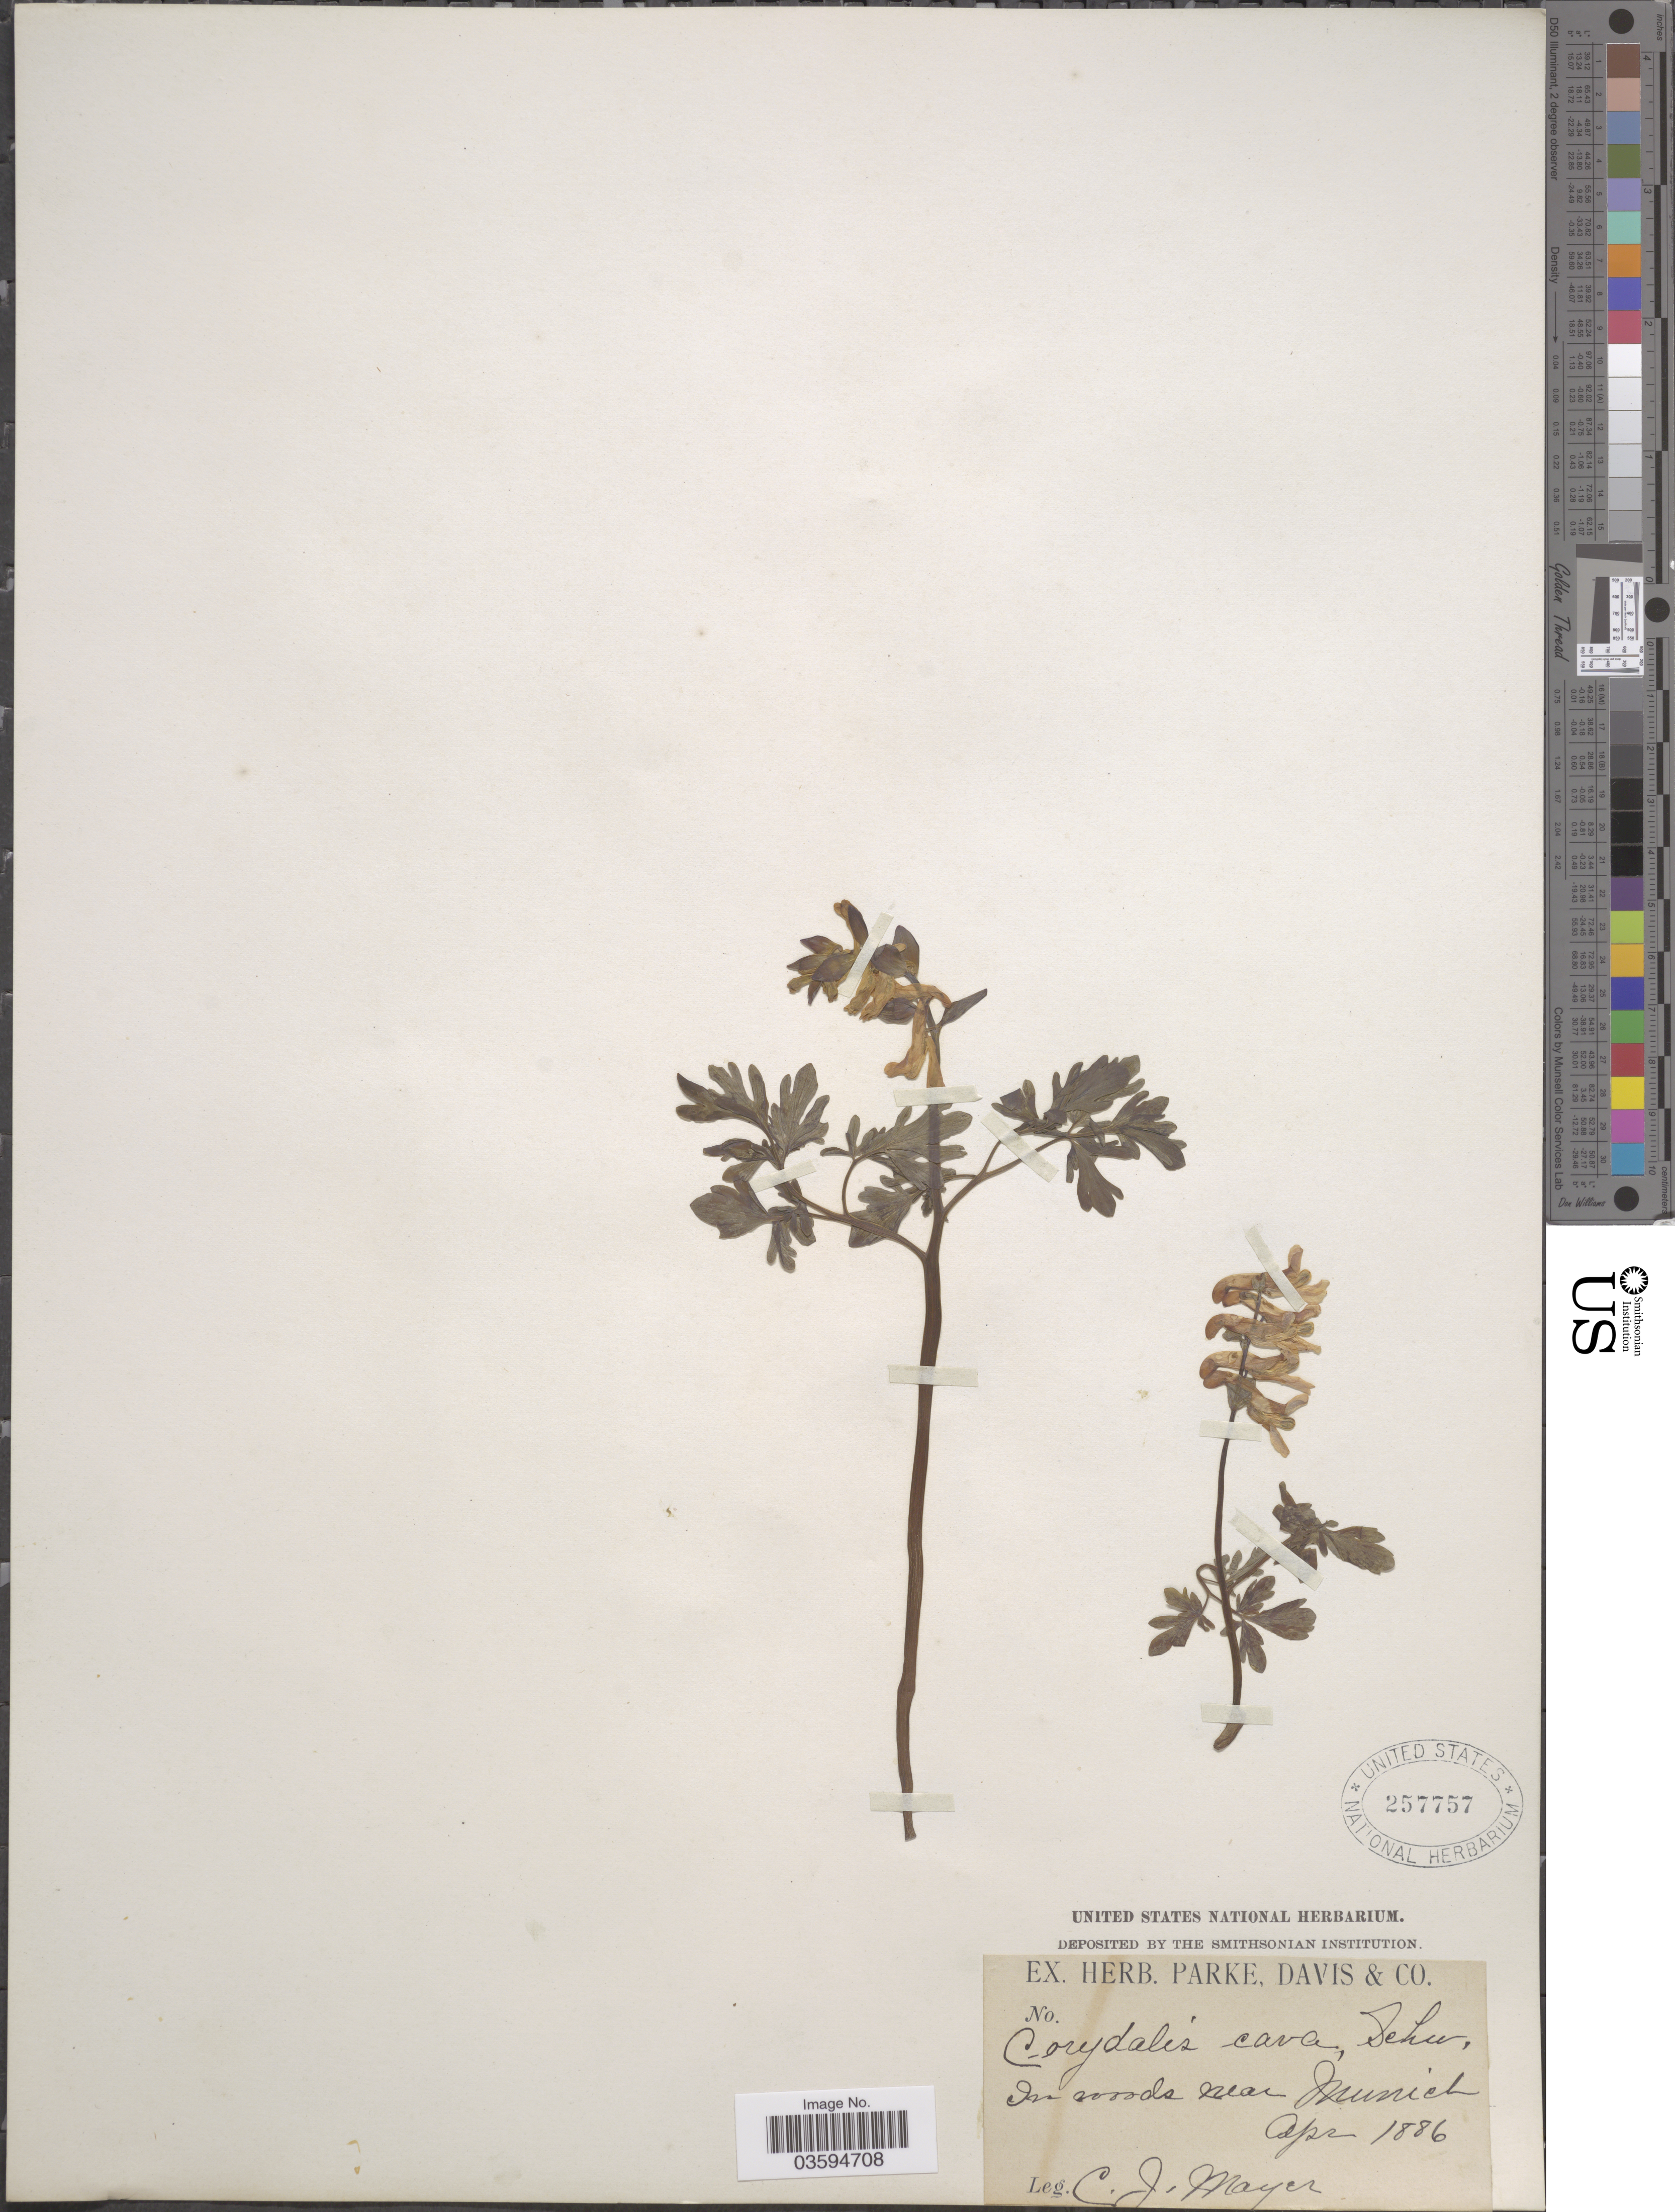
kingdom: Plantae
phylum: Tracheophyta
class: Magnoliopsida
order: Ranunculales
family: Papaveraceae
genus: Corydalis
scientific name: Corydalis cava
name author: Schweigger & Körte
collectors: C. Mayer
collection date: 1886-04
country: Germany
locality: In woods near Munich.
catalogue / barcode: US 257757